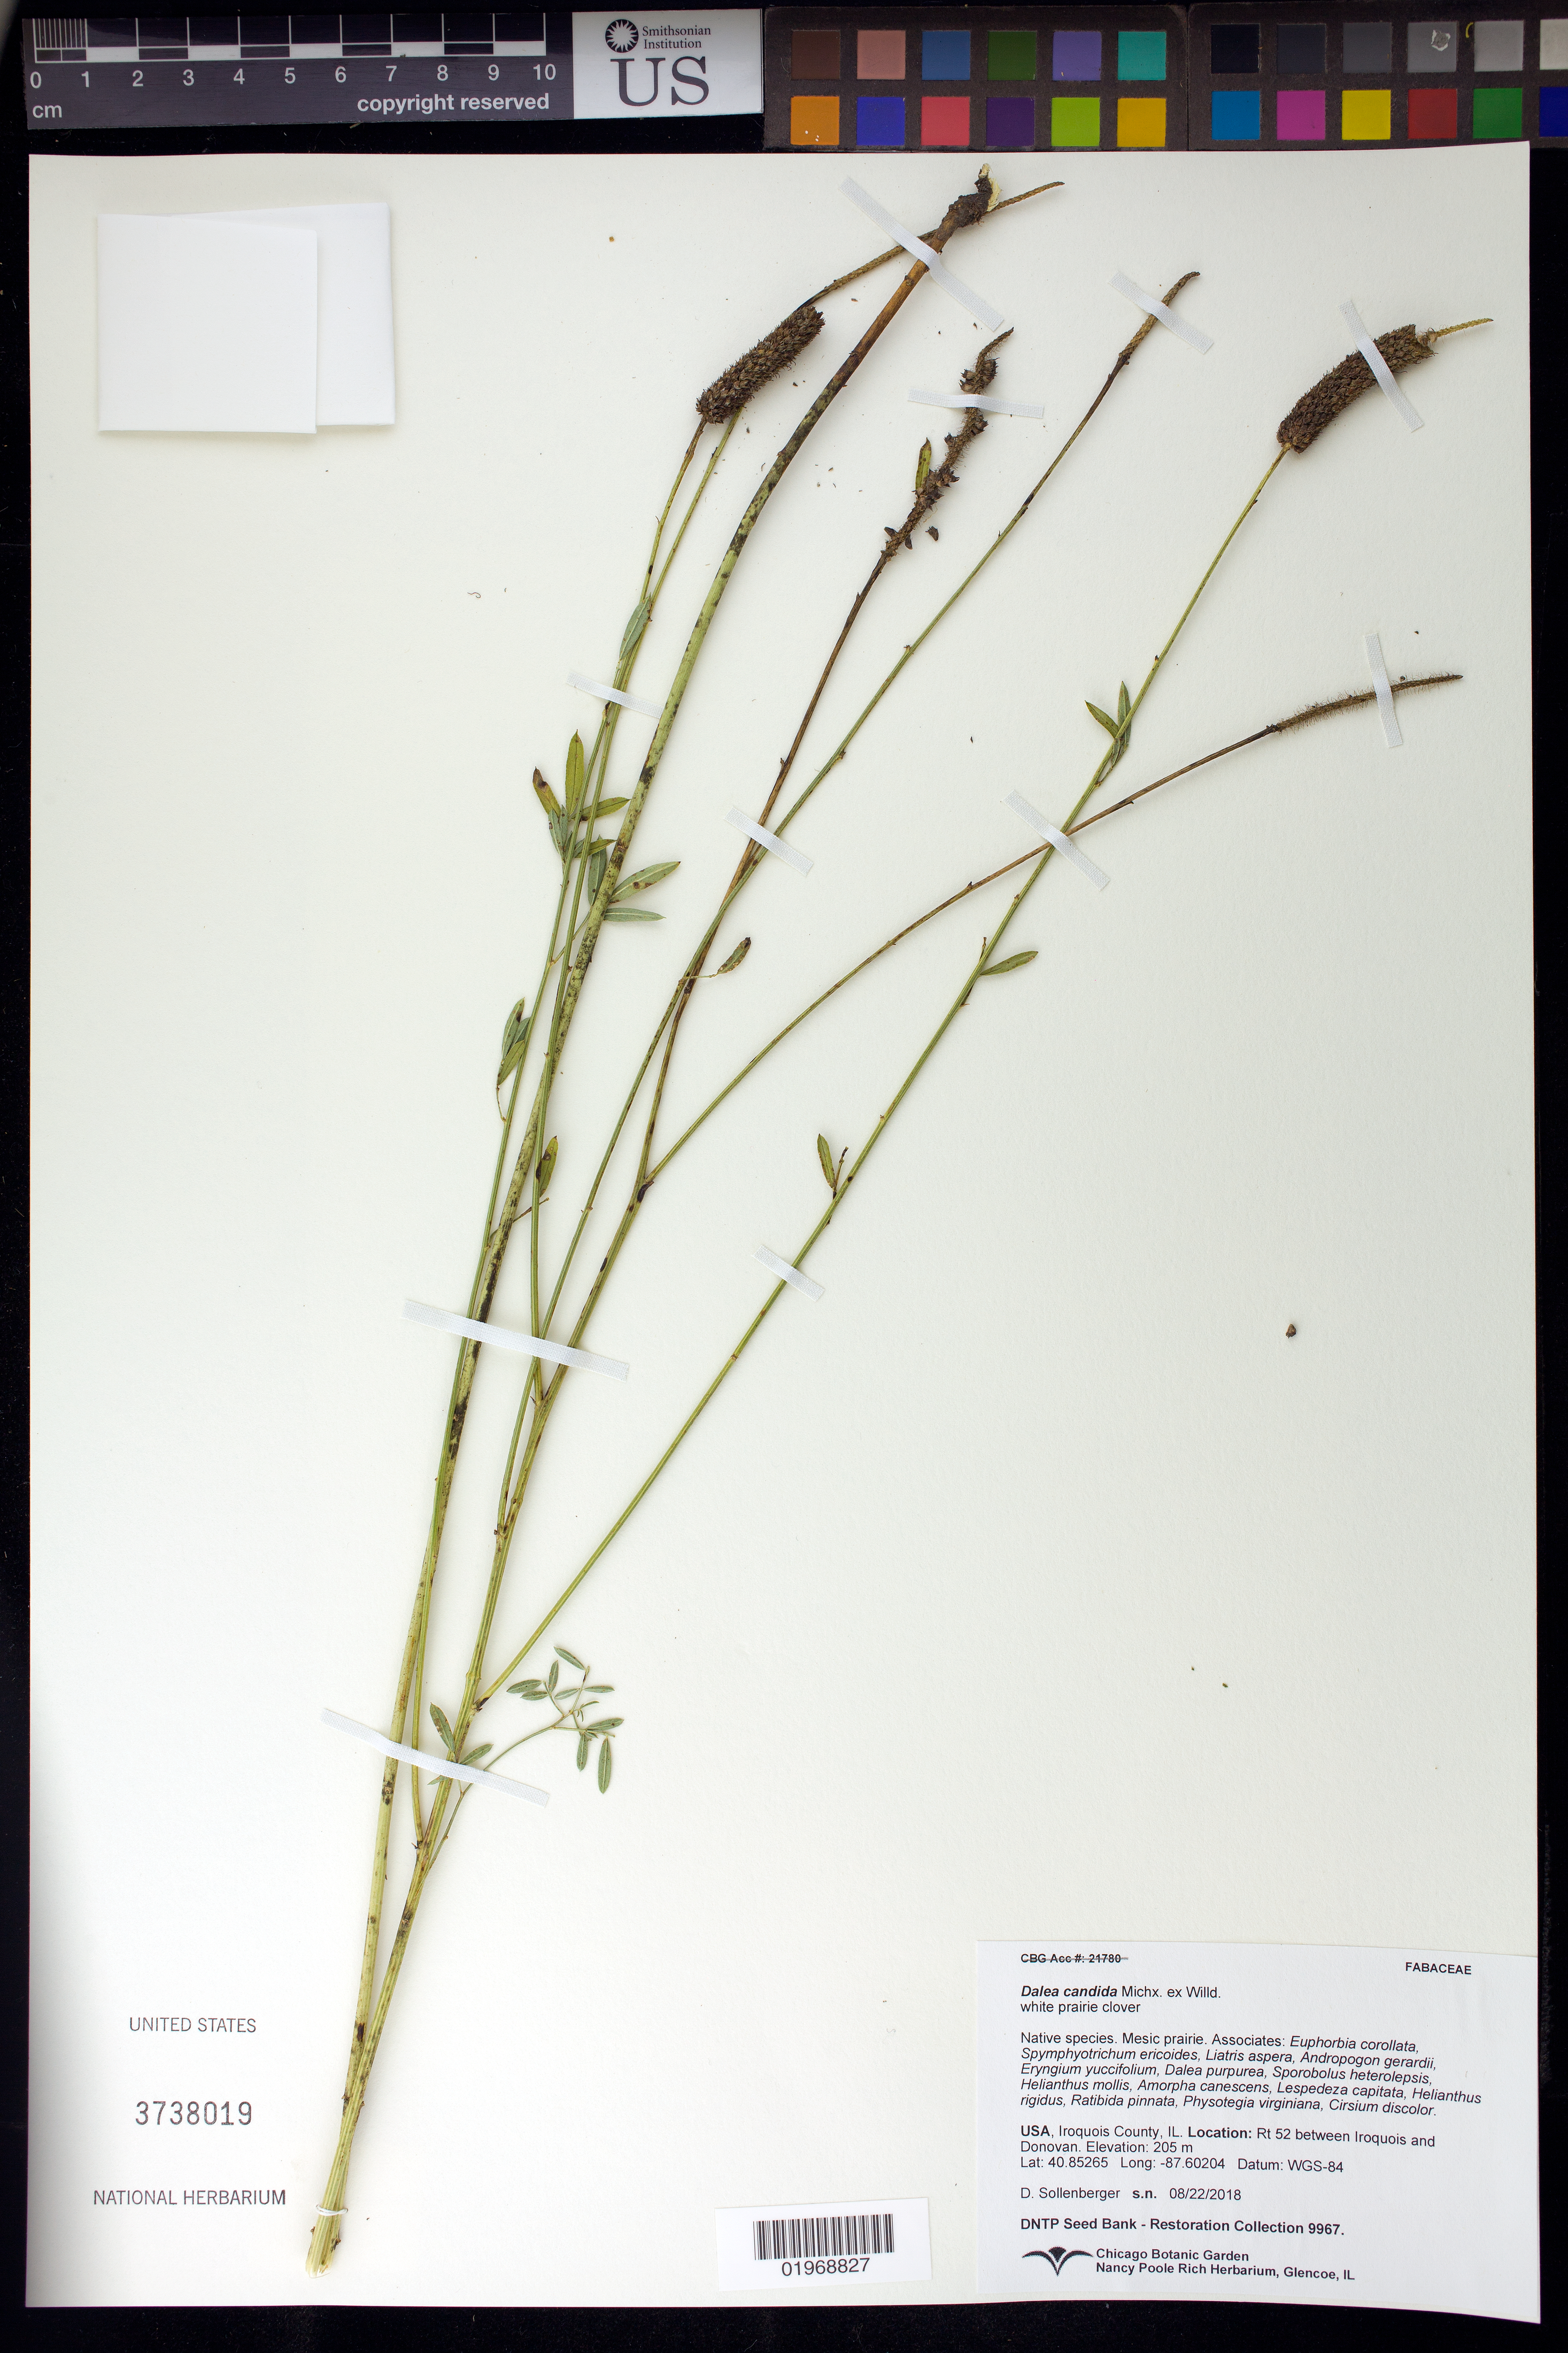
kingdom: Plantae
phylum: Tracheophyta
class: Magnoliopsida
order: Fabales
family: Fabaceae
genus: Dalea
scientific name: Dalea candida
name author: Michx. ex Willd.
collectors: D. Sollenberger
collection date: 2018-08-22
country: United States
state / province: Illinois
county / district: Iroquois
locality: Rt 52 between Iroquois and Donovan.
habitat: Mesic prairie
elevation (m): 205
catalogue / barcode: US 3738019